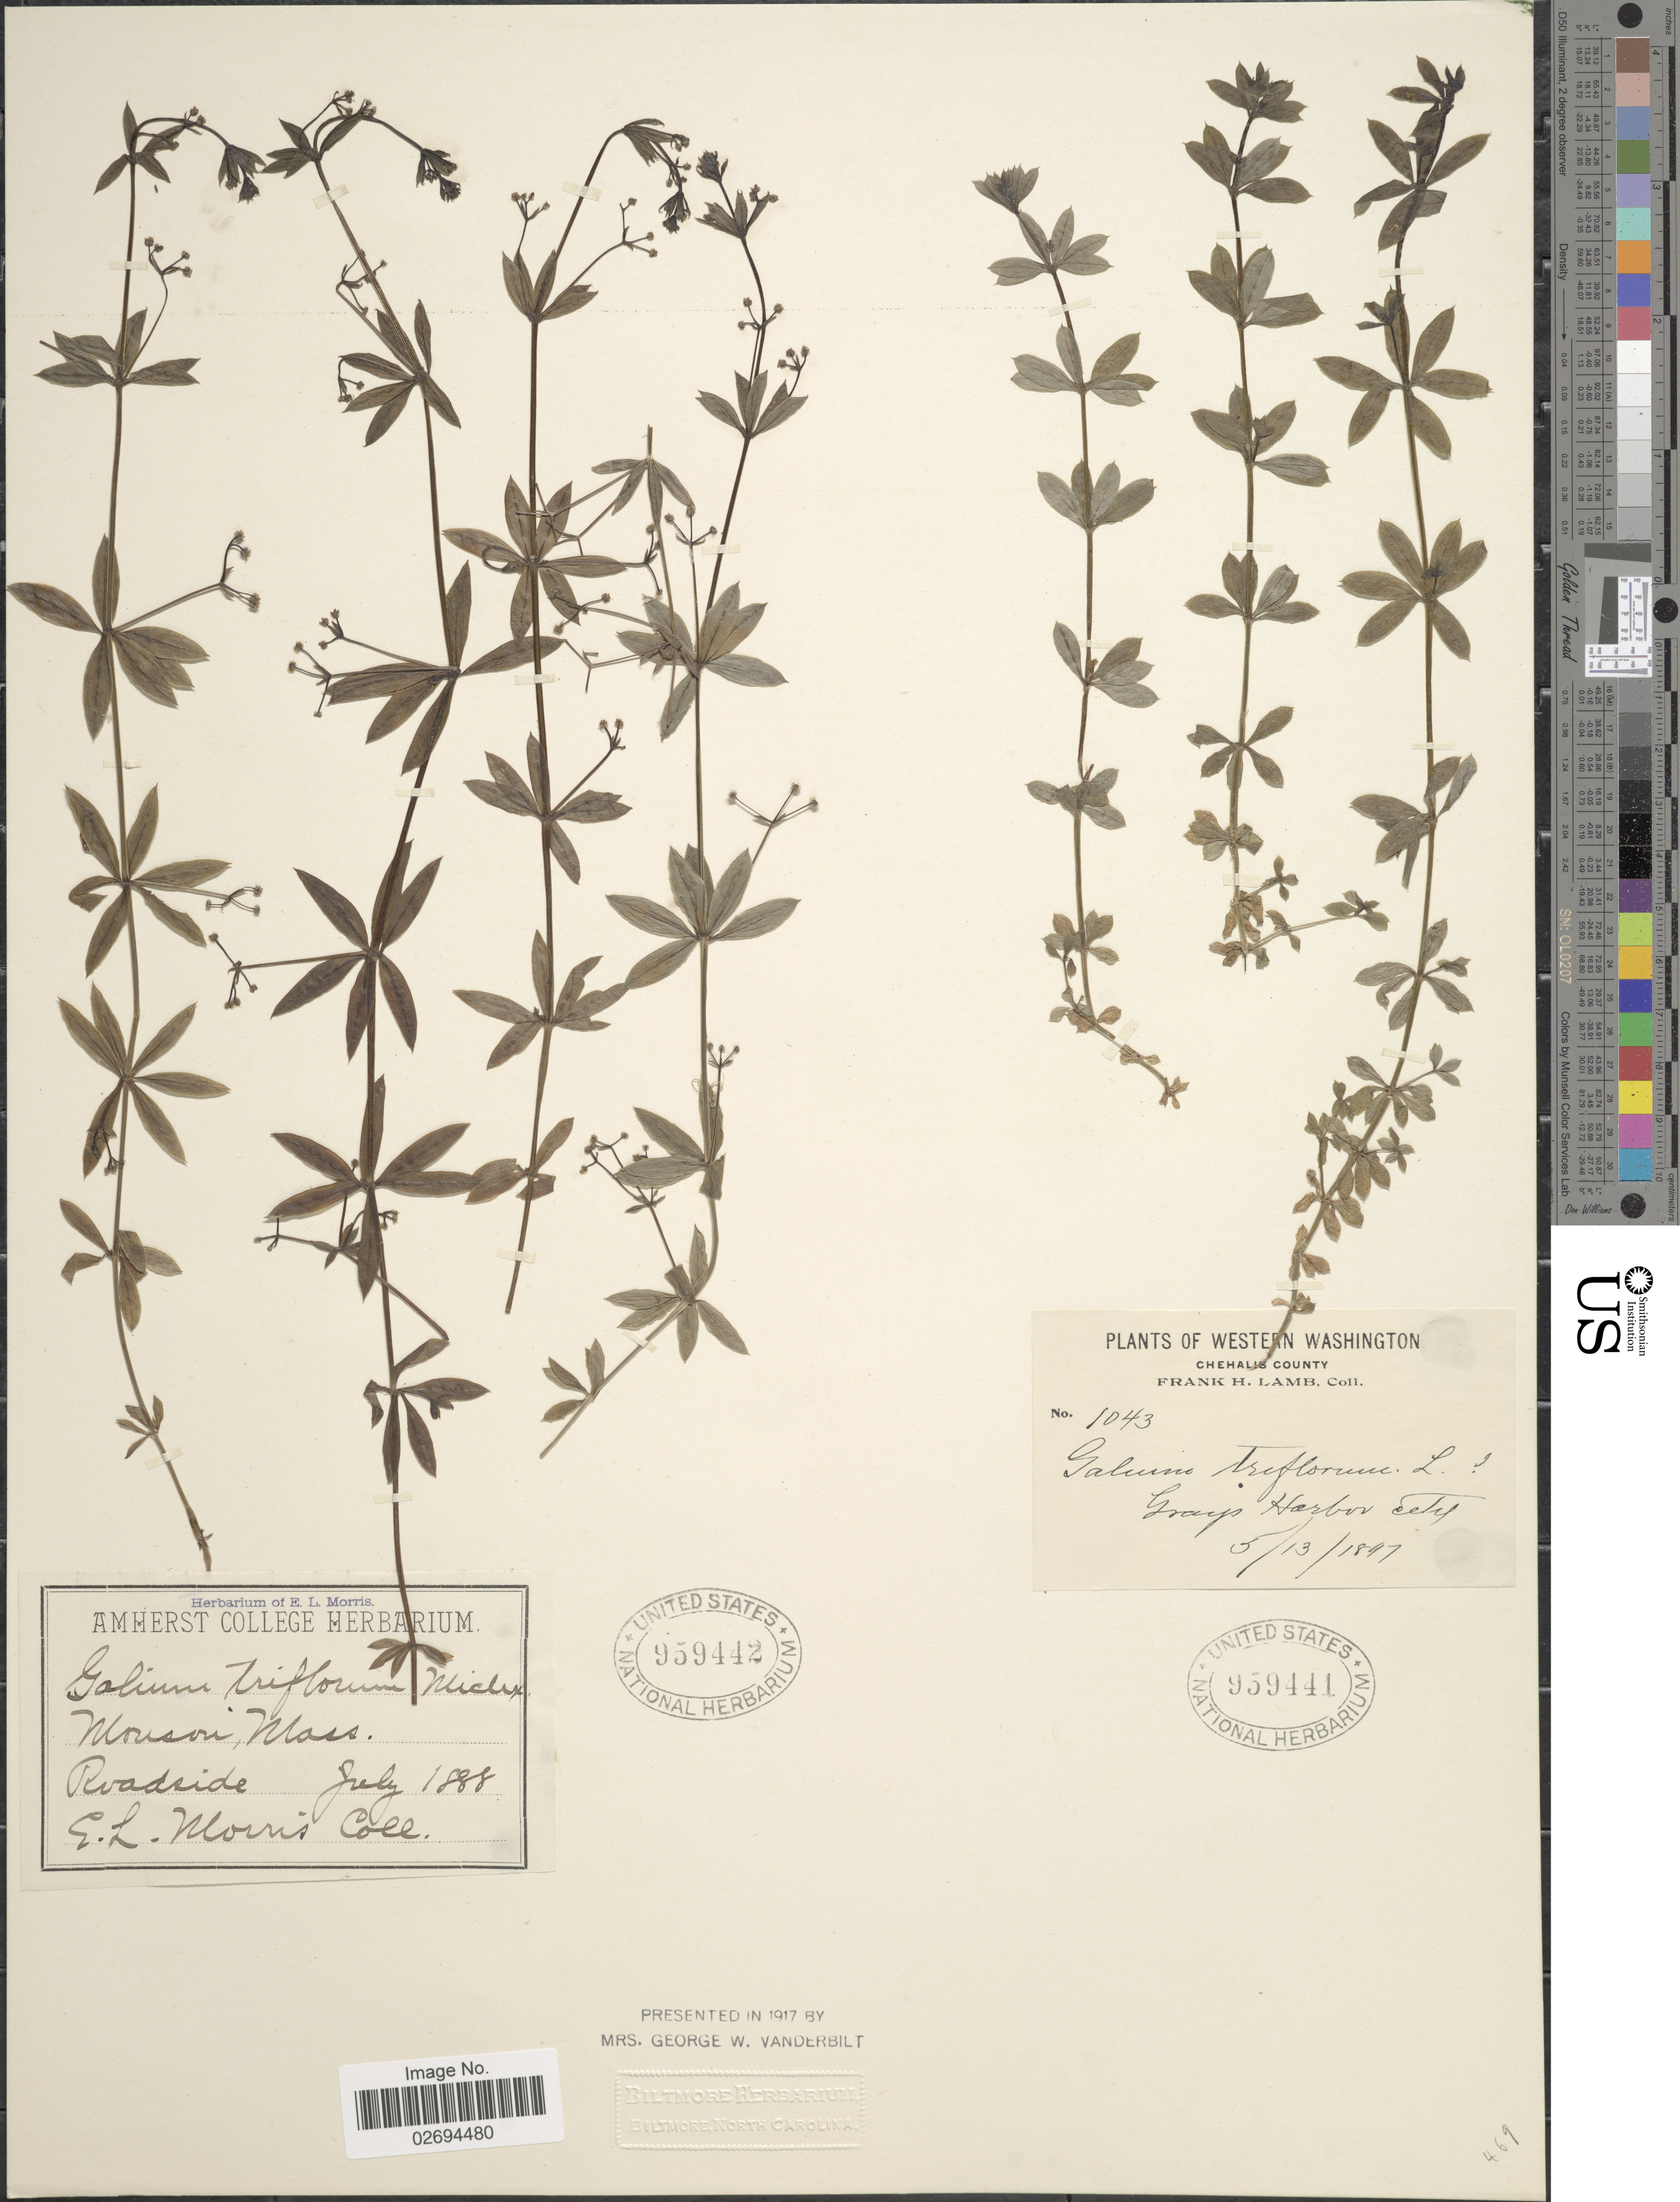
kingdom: Plantae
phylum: Tracheophyta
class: Magnoliopsida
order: Gentianales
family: Rubiaceae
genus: Galium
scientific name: Galium triflorum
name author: Michx.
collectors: E. Morris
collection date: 1888-07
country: United States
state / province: Massachusetts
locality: Monson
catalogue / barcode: US 959442-2